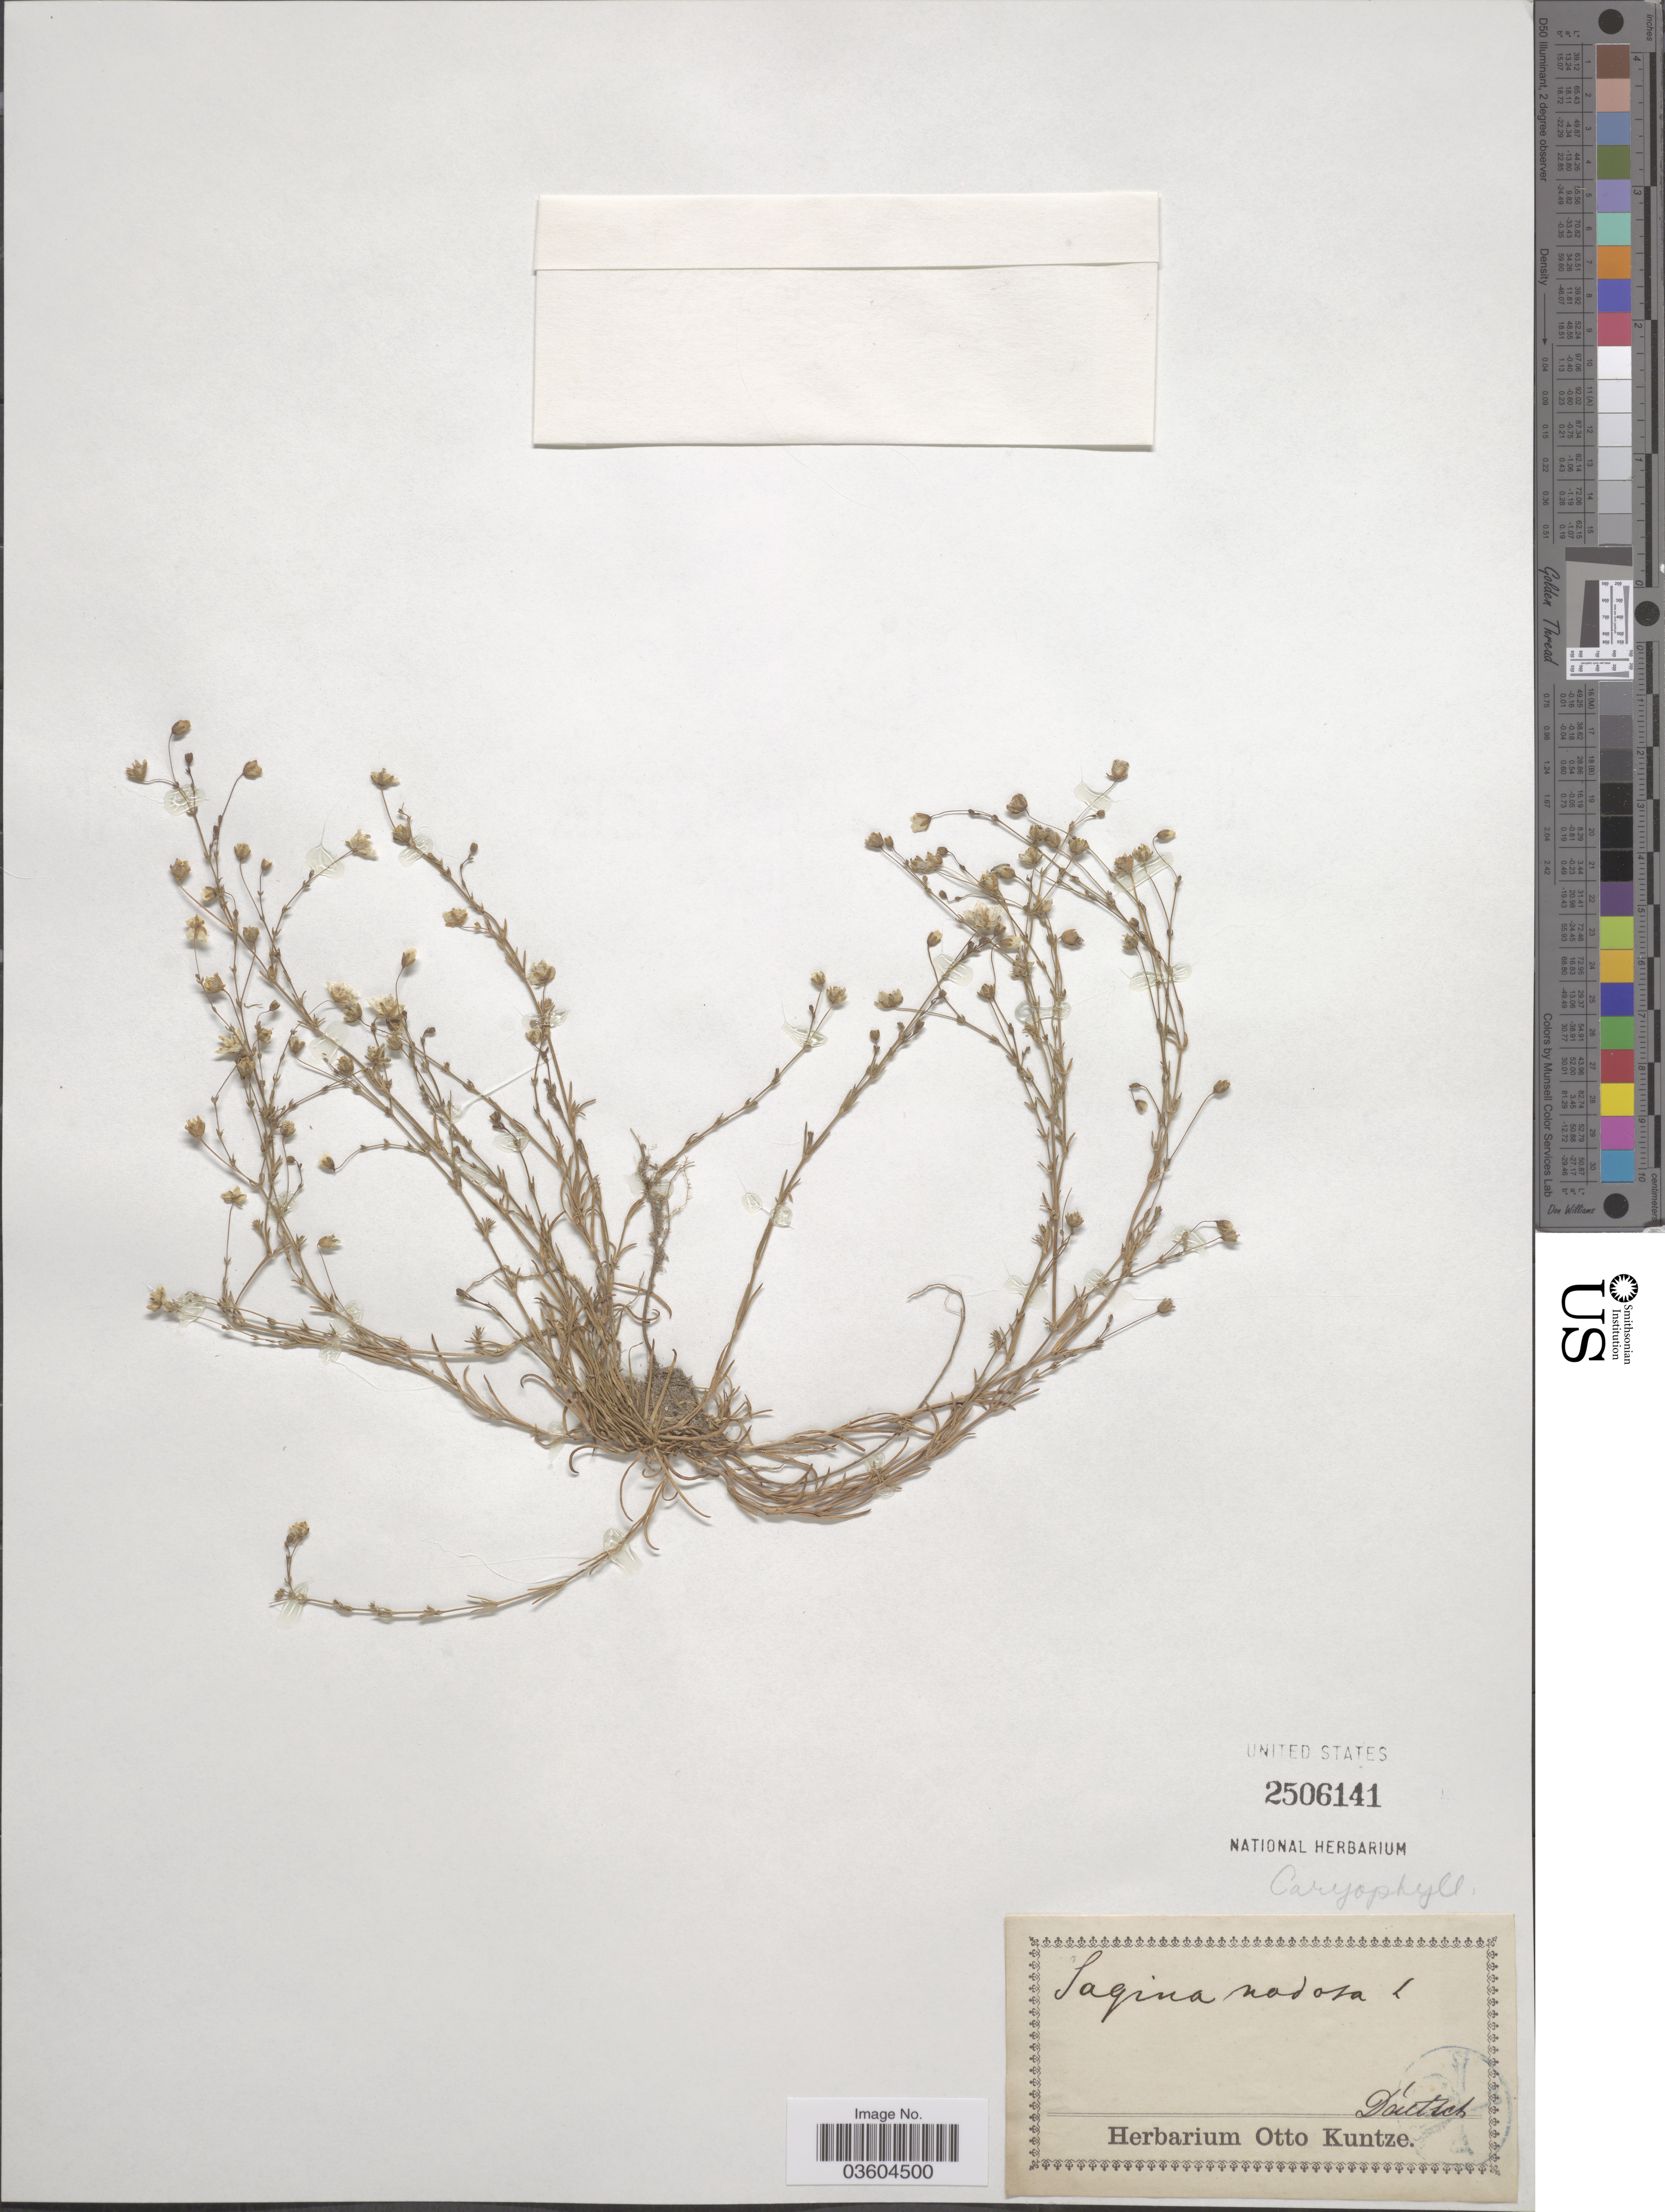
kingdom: Plantae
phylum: Tracheophyta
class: Magnoliopsida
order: Caryophyllales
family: Caryophyllaceae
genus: Sagina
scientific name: Sagina nodosa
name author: (L.) Fenzl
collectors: ex herb. Otto Kuntze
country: Germany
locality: Deutsch.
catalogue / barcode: US 2506141